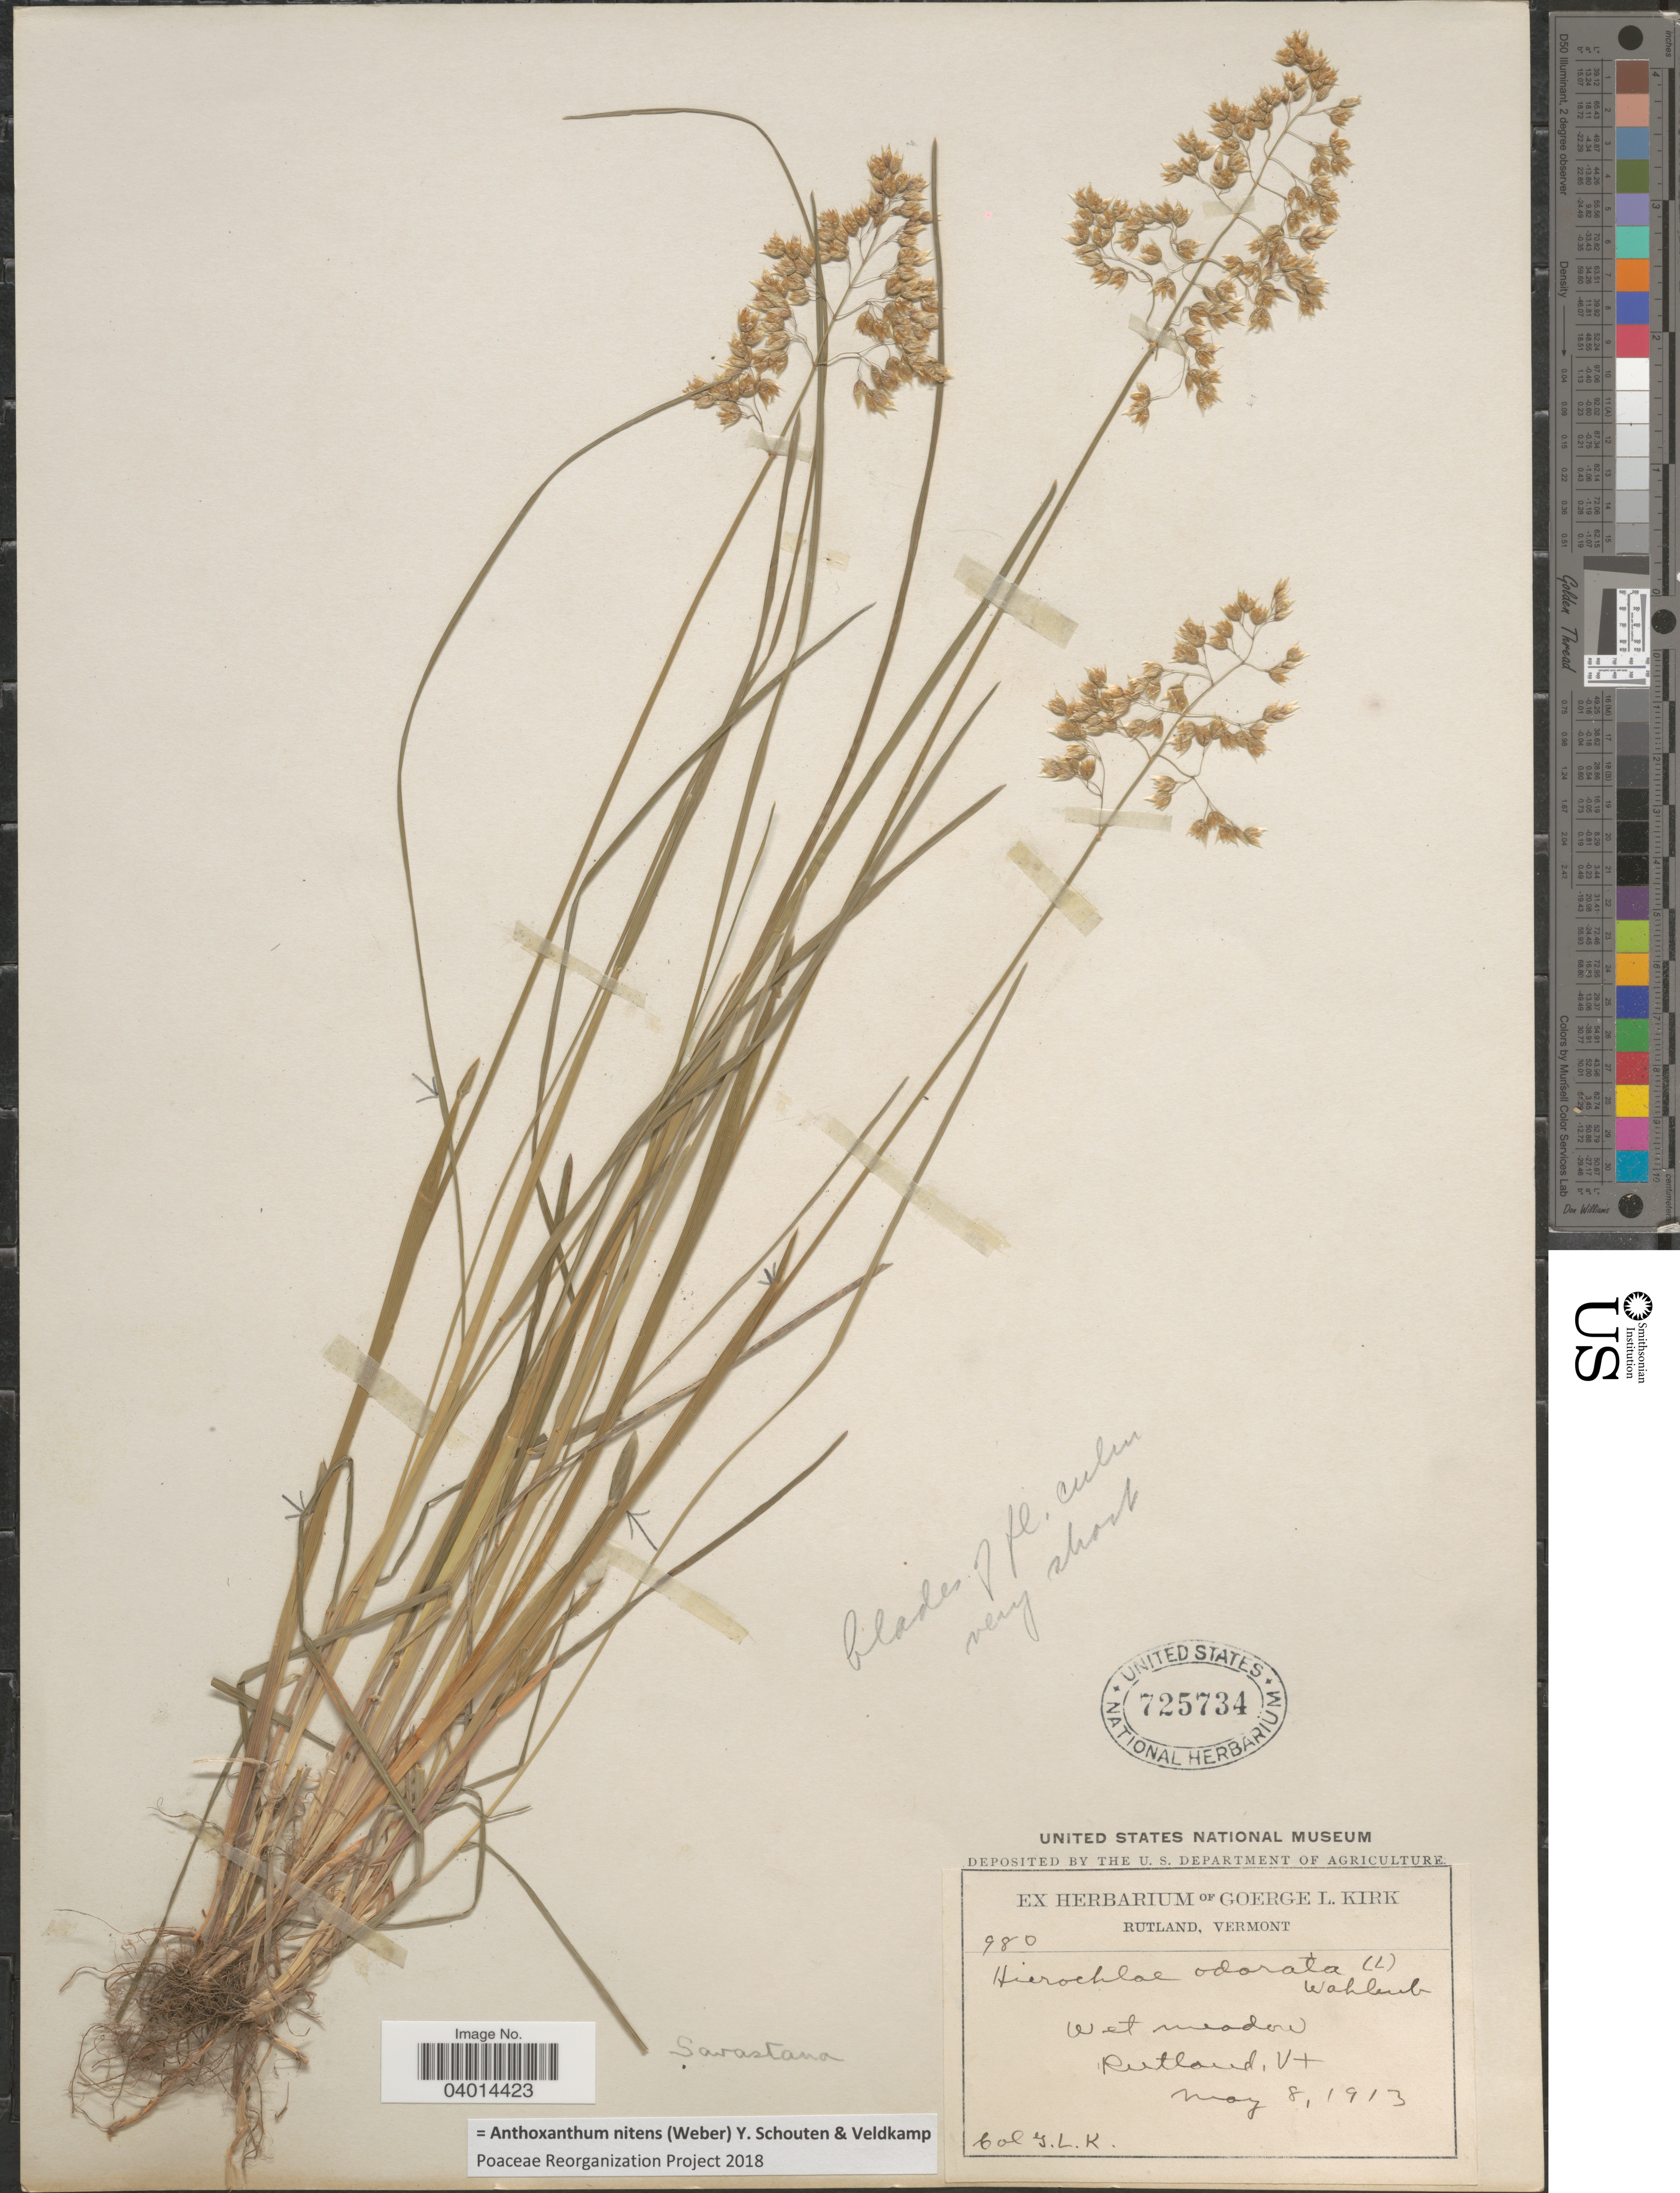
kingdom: Plantae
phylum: Tracheophyta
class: Liliopsida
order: Poales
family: Poaceae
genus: Anthoxanthum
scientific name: Anthoxanthum nitens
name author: (G.H. Weber) R.T.A. Schouten & Veldkamp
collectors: G. Kirk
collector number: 980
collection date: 1913-05-08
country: United States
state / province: Vermont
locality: Rutland.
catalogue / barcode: US 725734